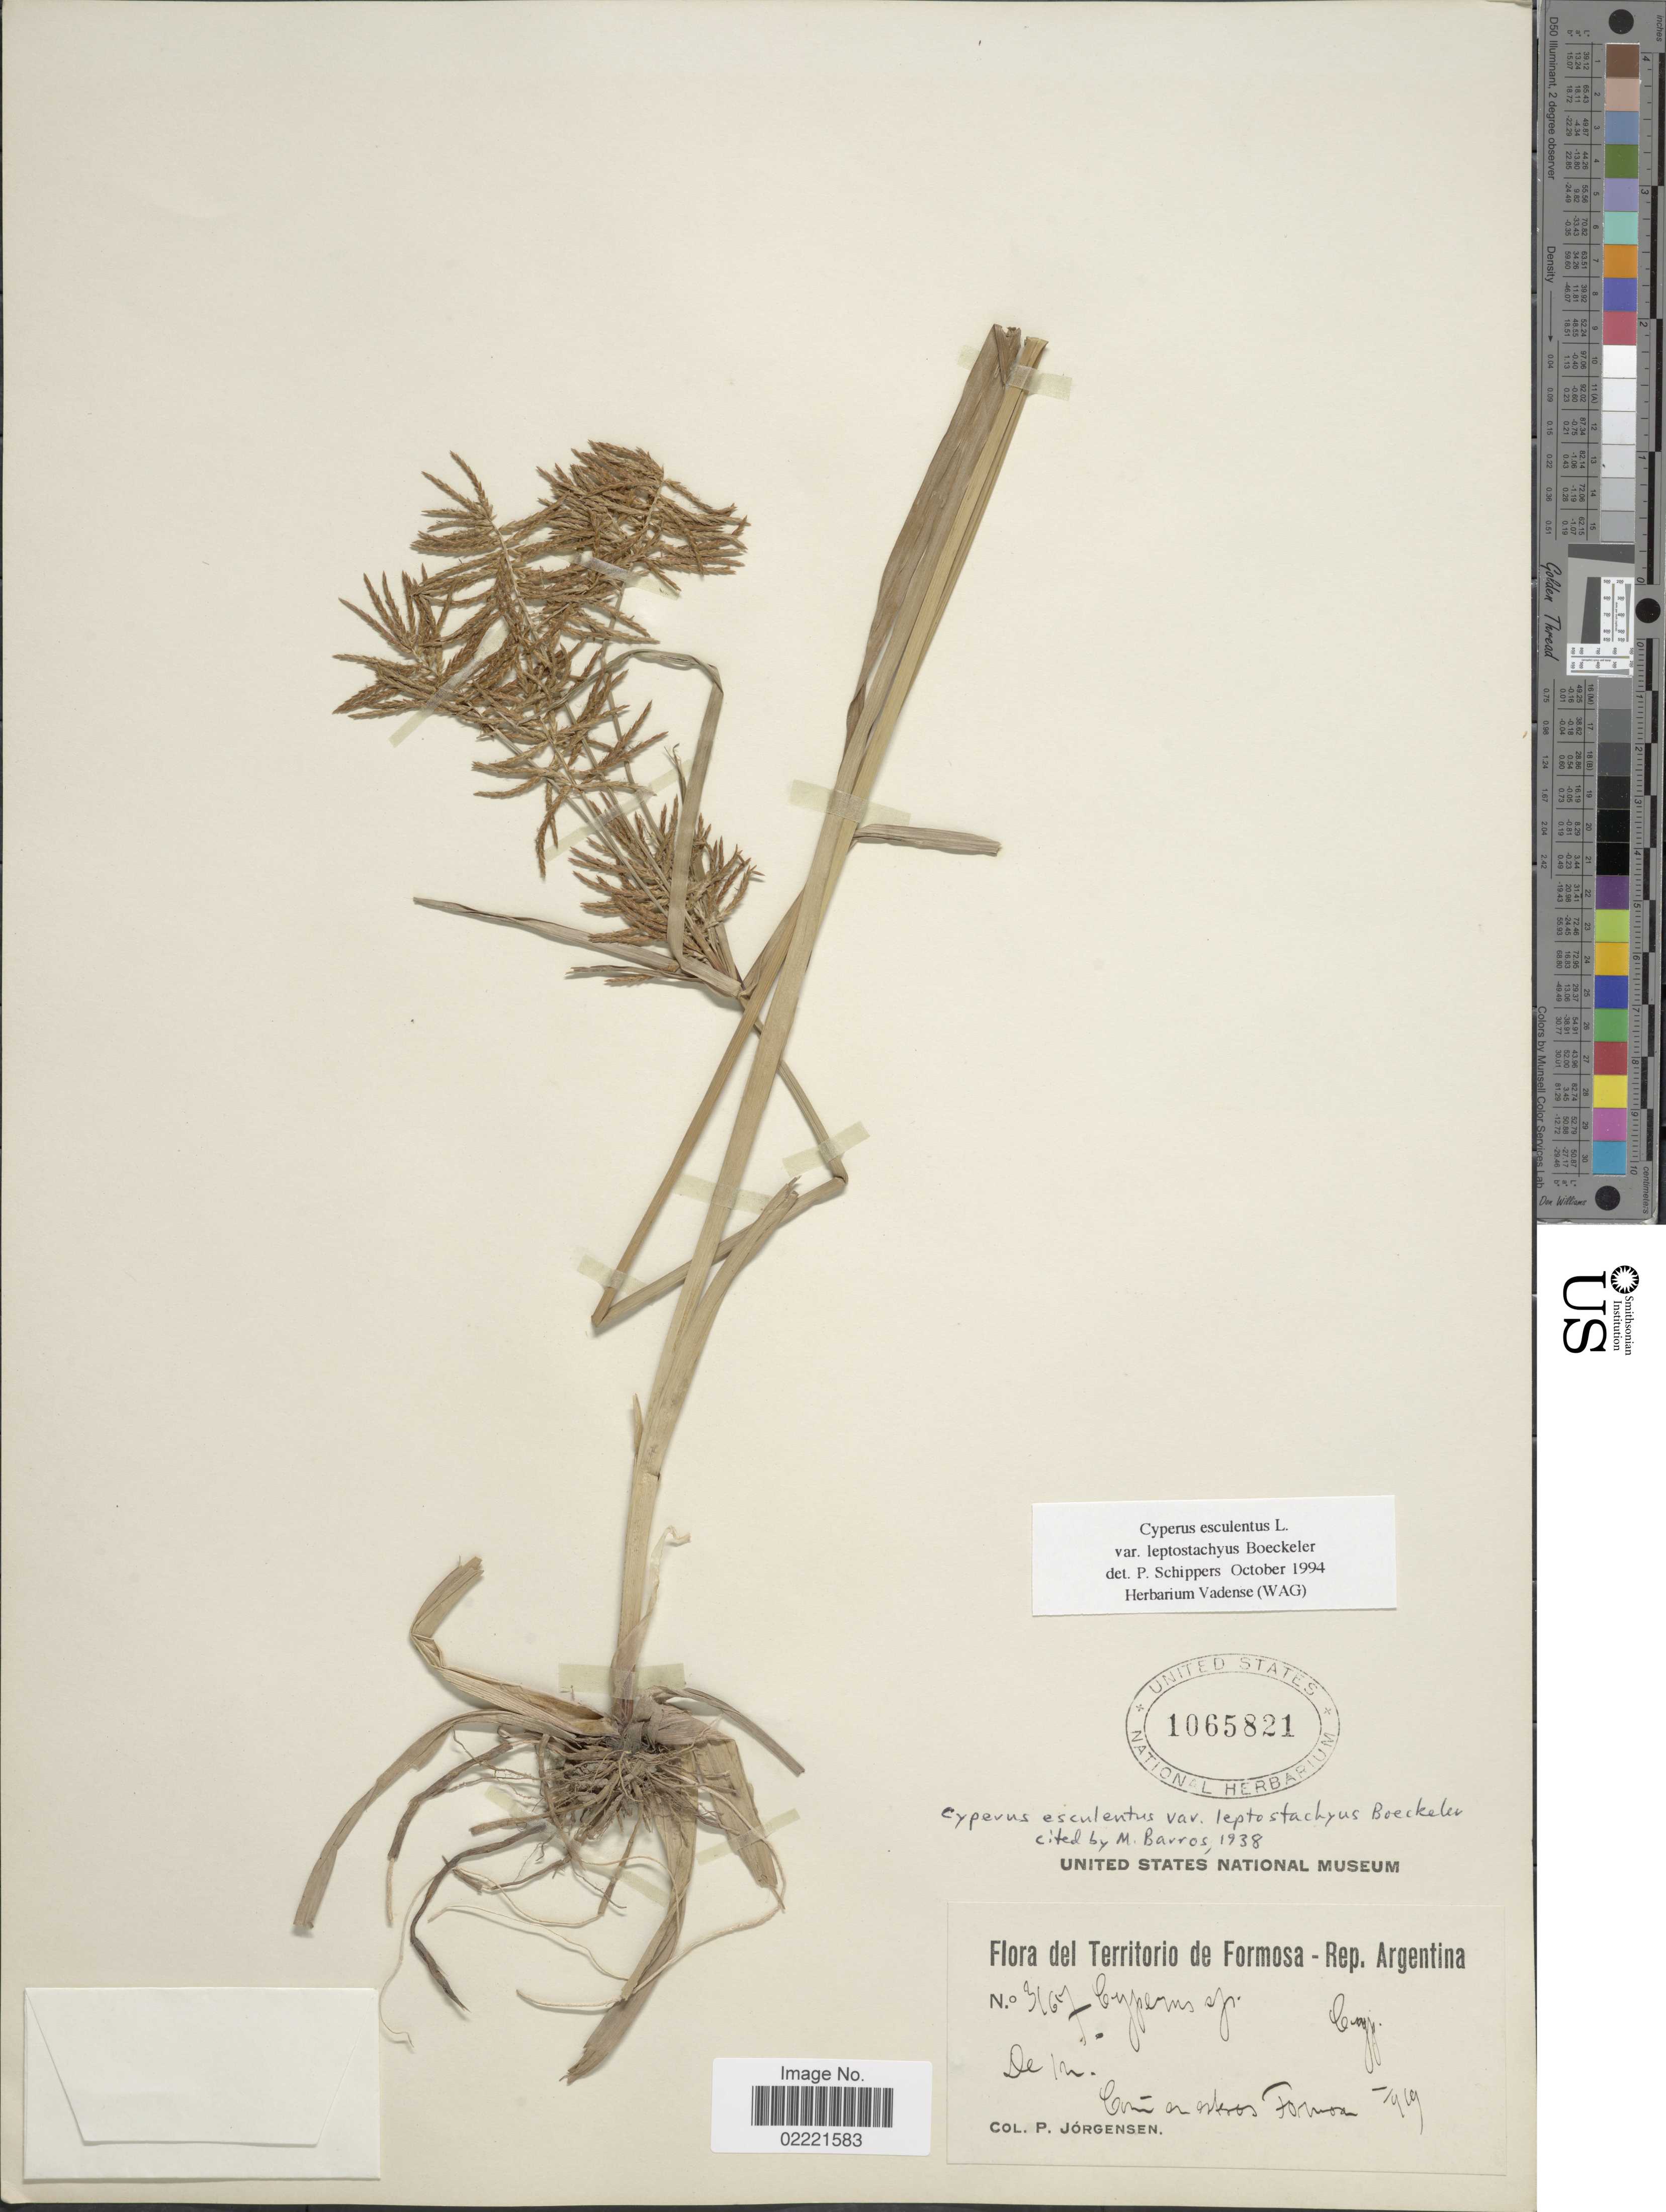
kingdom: Plantae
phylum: Tracheophyta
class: Liliopsida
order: Poales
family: Cyperaceae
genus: Cyperus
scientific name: Cyperus esculentus var. leptostachyus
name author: Boeckeler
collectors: P. Jörgensen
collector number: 3167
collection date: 1919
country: Argentina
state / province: Formosa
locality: Del Territorio de Formosa, Rep. Argentina, Comun estros Formosa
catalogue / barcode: US 1065821